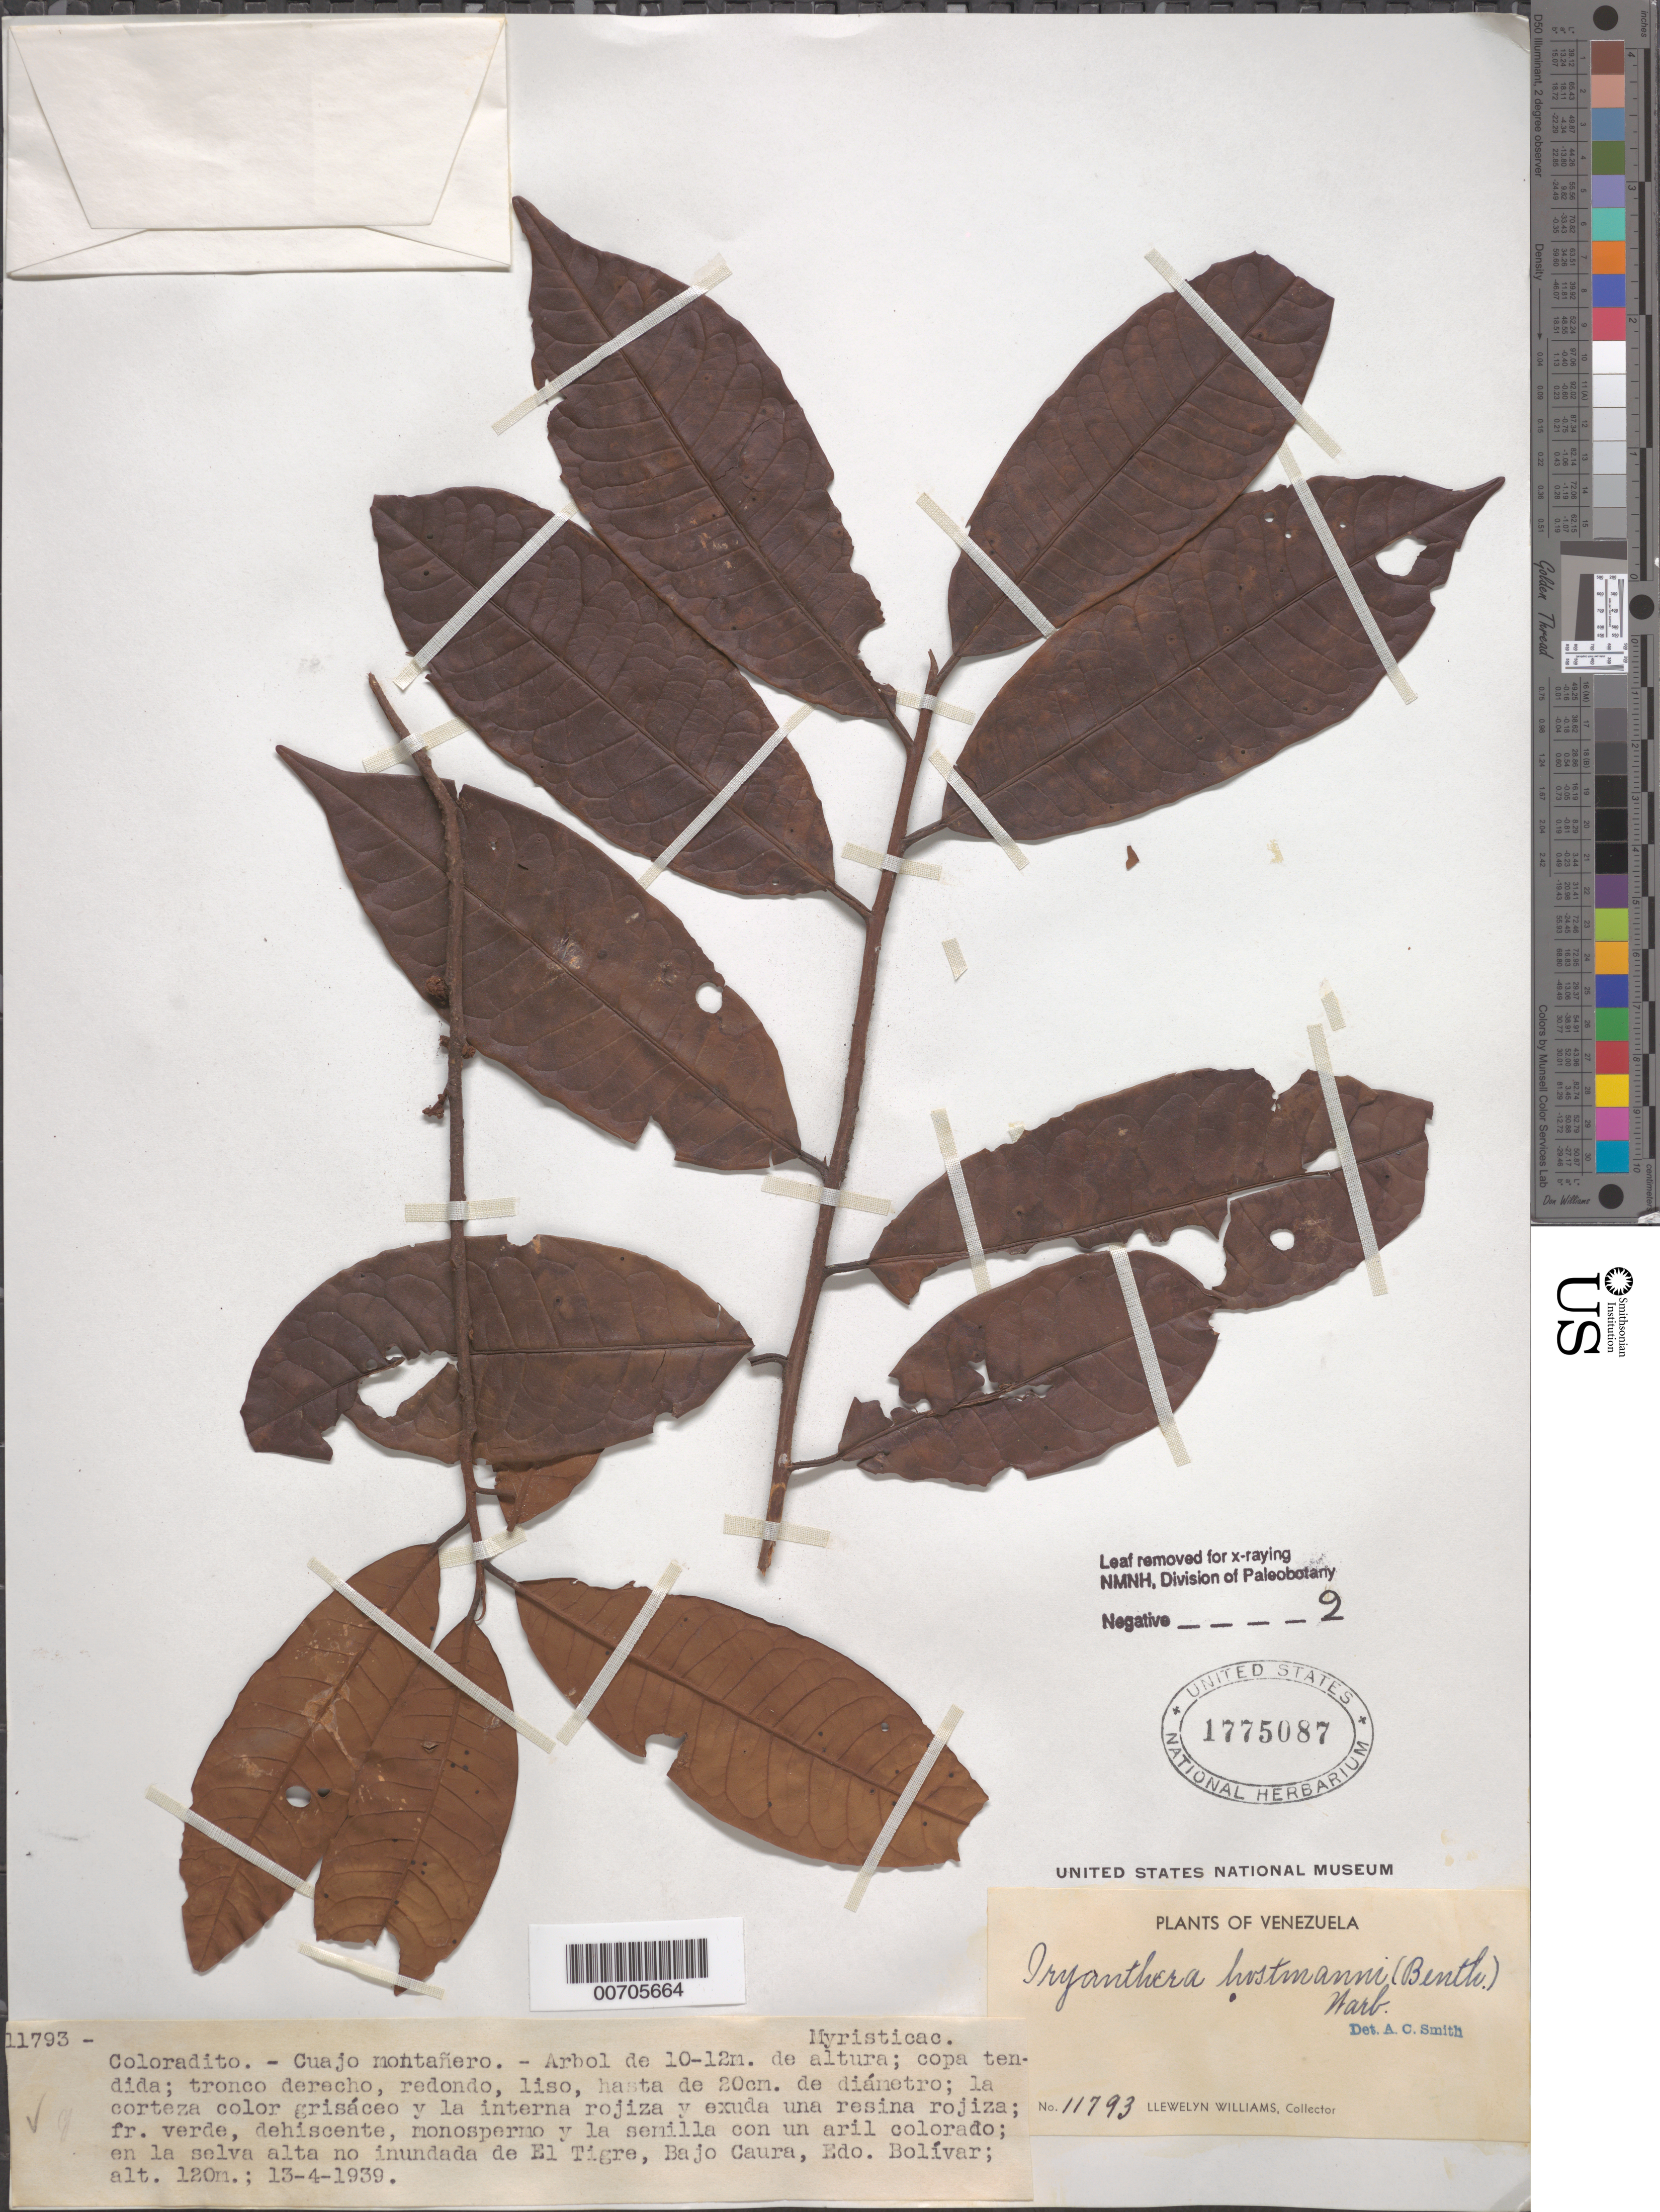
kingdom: Plantae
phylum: Tracheophyta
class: Magnoliopsida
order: Magnoliales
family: Myristicaceae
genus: Iryanthera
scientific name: Iryanthera hostmannii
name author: (Benth.) Warb.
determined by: Smith, A. C.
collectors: Ll. Williams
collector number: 11793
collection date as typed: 13-Apr-39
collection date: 1939-04-13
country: Venezuela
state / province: Bolívar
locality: El Tigre, Bajo Caura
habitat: Nonflooded forest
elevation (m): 120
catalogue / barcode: US 1775087